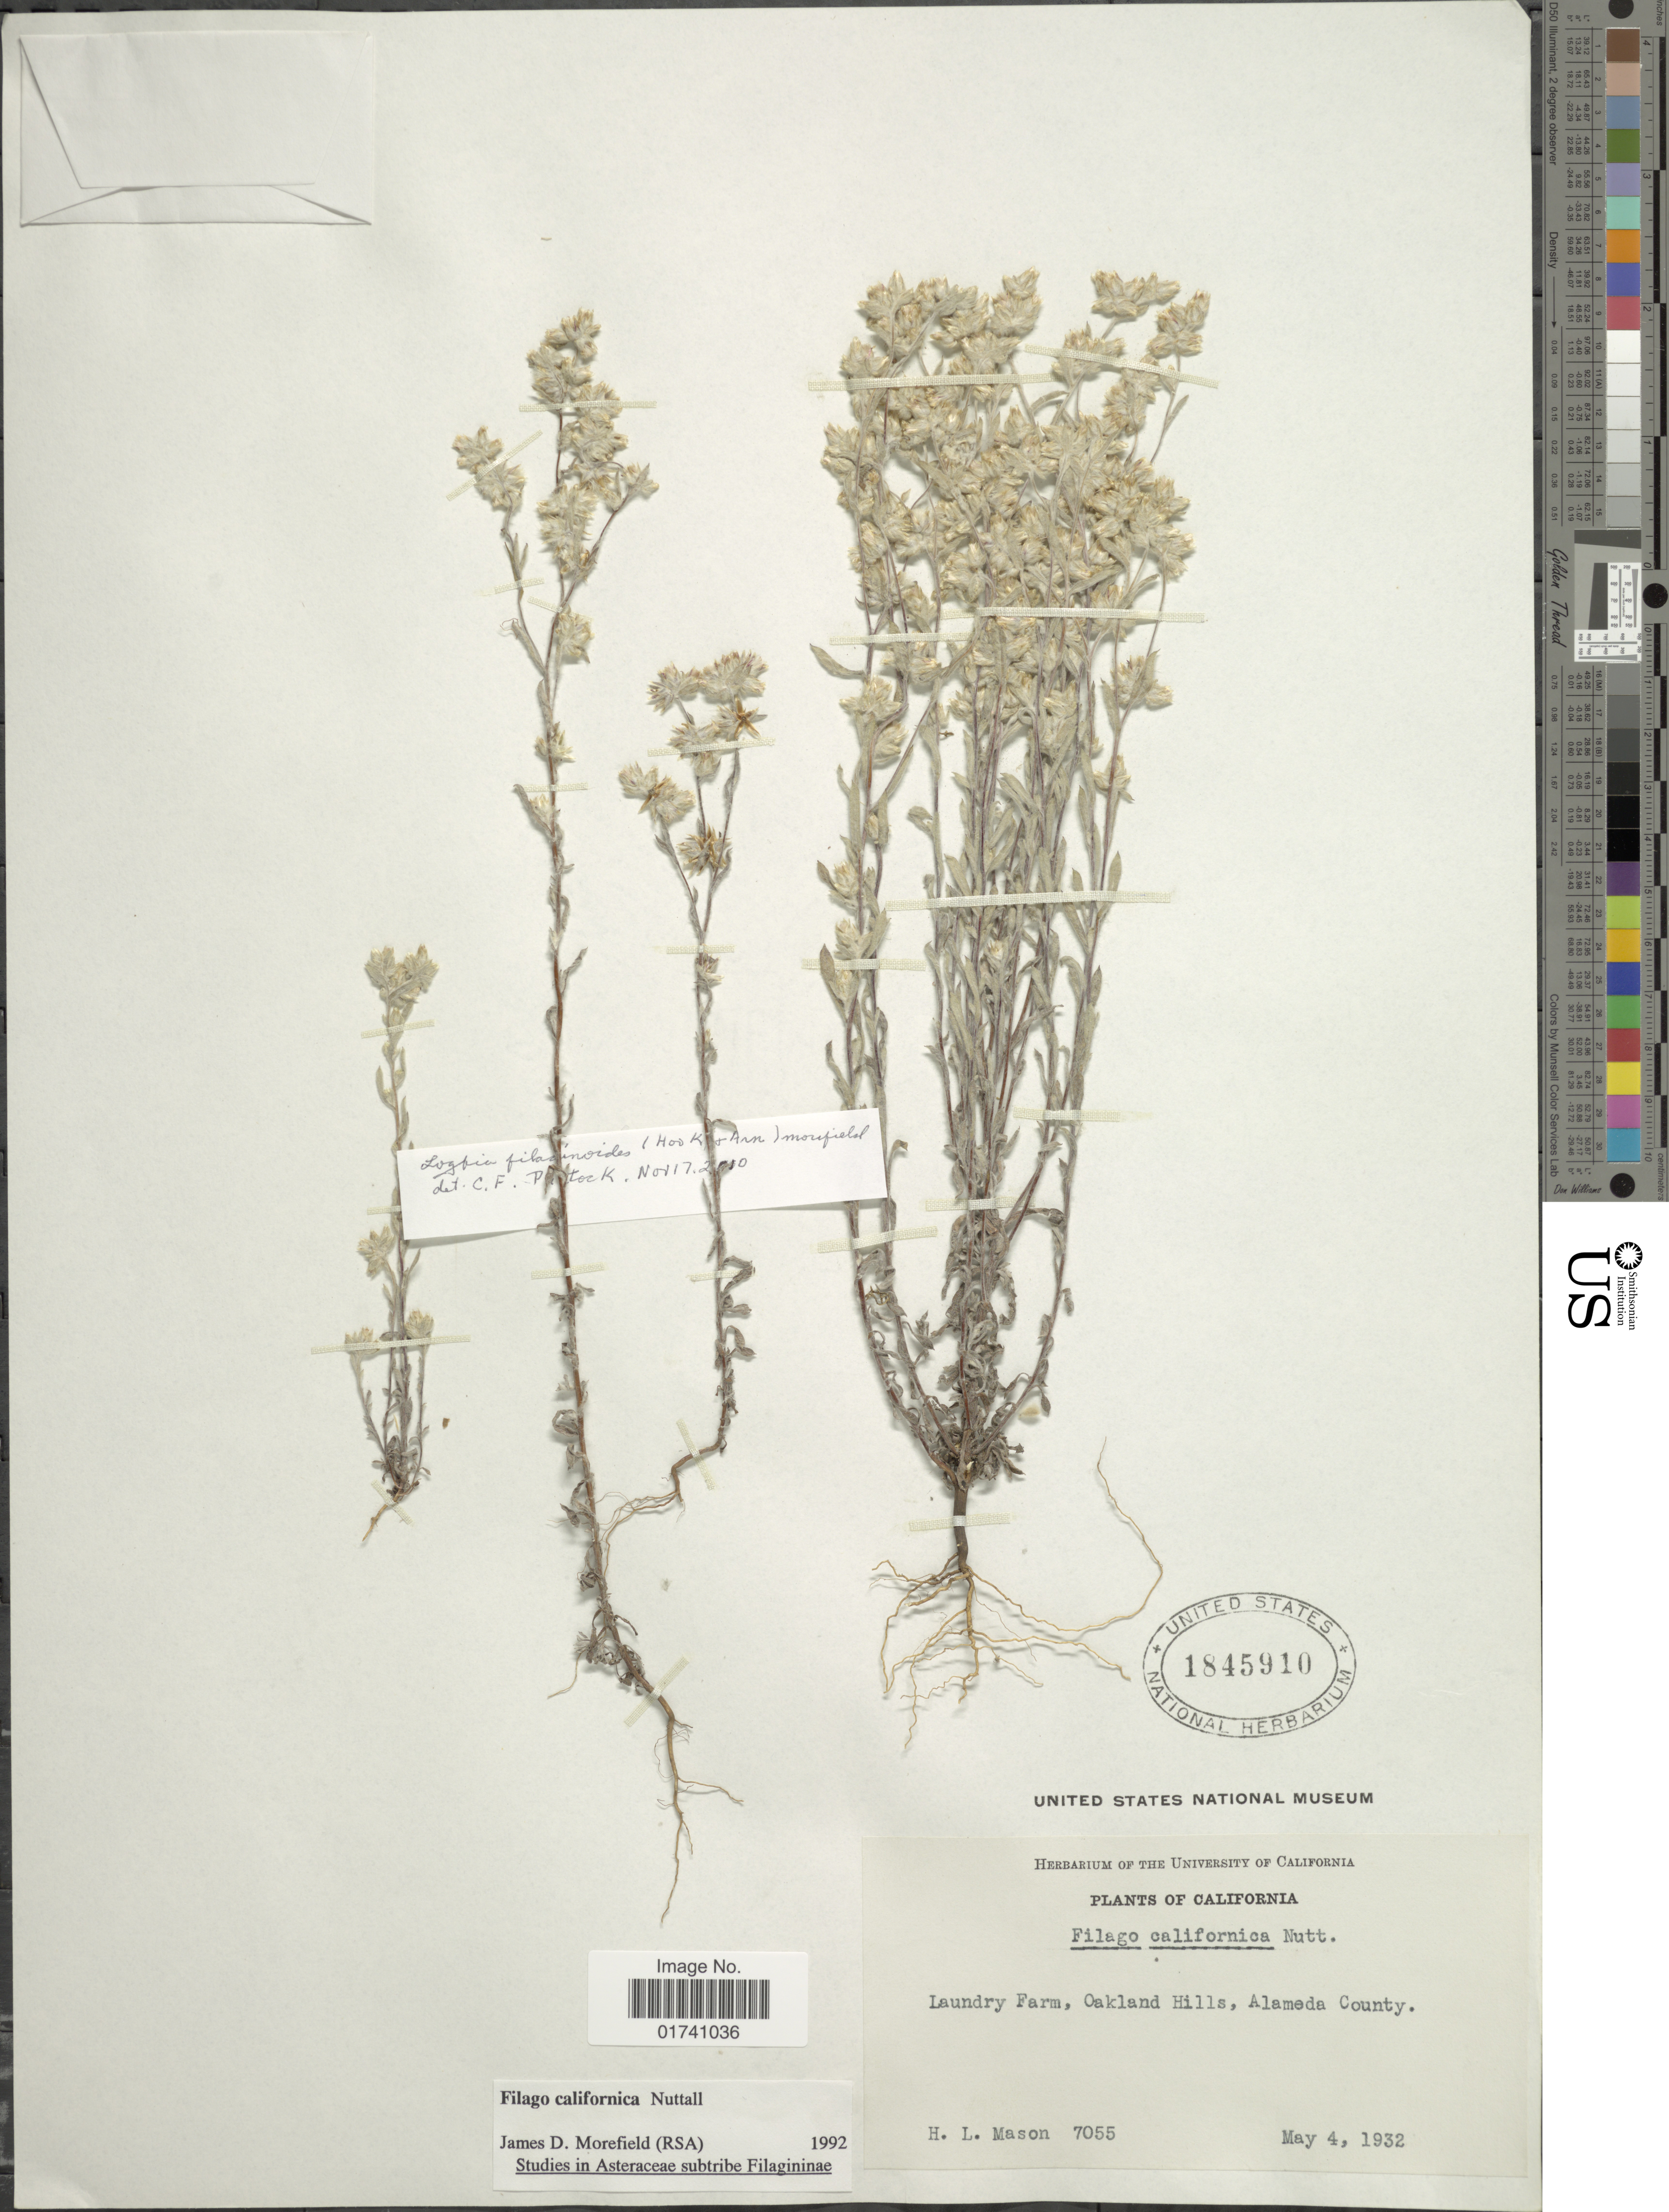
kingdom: Plantae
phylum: Tracheophyta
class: Magnoliopsida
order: Asterales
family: Asteraceae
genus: Logfia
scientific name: Logfia filaginoides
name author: (Hook. & Arn.) Morefield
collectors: H. L. Mason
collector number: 7055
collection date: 1932-05-04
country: United States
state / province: California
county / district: Alameda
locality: Laundry Farm, Oakland Hills, Alameda County.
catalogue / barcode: US 1845910